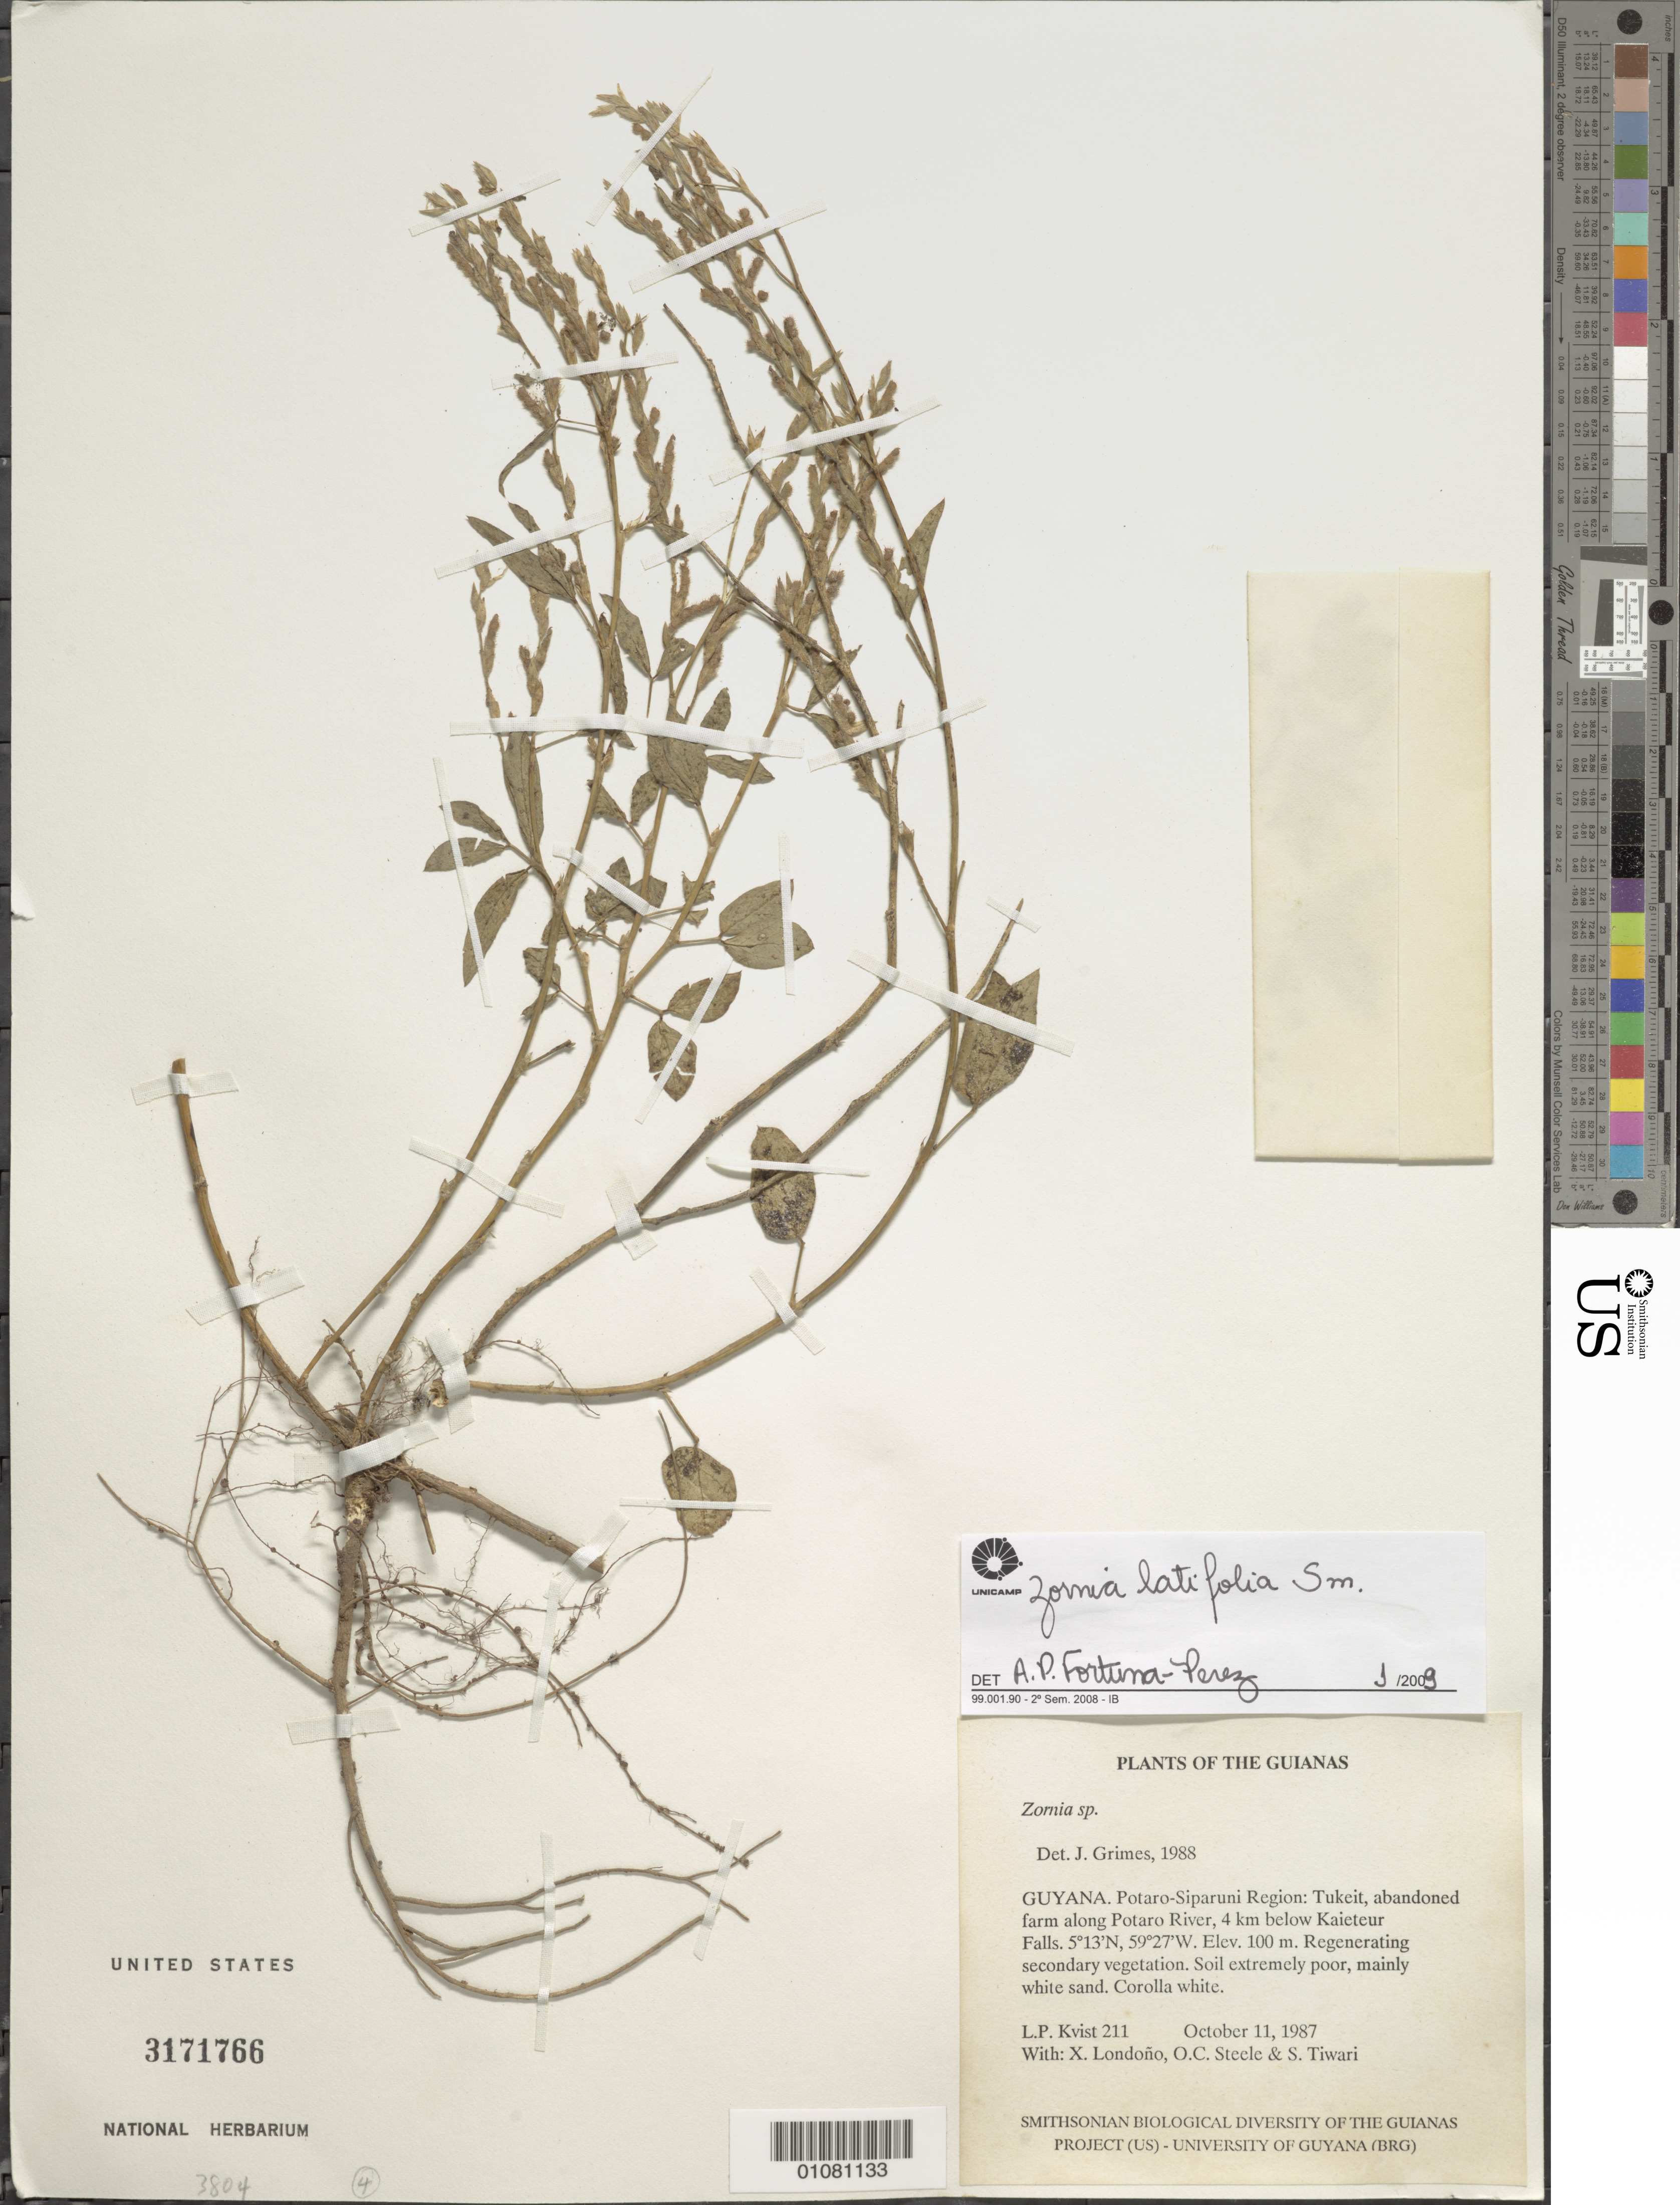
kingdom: Plantae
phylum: Tracheophyta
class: Magnoliopsida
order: Fabales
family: Fabaceae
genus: Zornia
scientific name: Zornia latifolia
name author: Sm.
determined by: Fortuna-Perez, Ana Paula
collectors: L. P. Kvist, X. Londoño, O. C. Steele & S. Tiwari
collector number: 211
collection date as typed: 11 October 1987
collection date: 1987-10-11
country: Guyana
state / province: Potaro-Siparuni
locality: Tukeit, abandoned farm along Potaro River, 4 km below Kaieteur Falls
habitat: Regenerating secondary vegetation. Soil extremely poor, mainly white sand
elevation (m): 100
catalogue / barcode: US 3171766